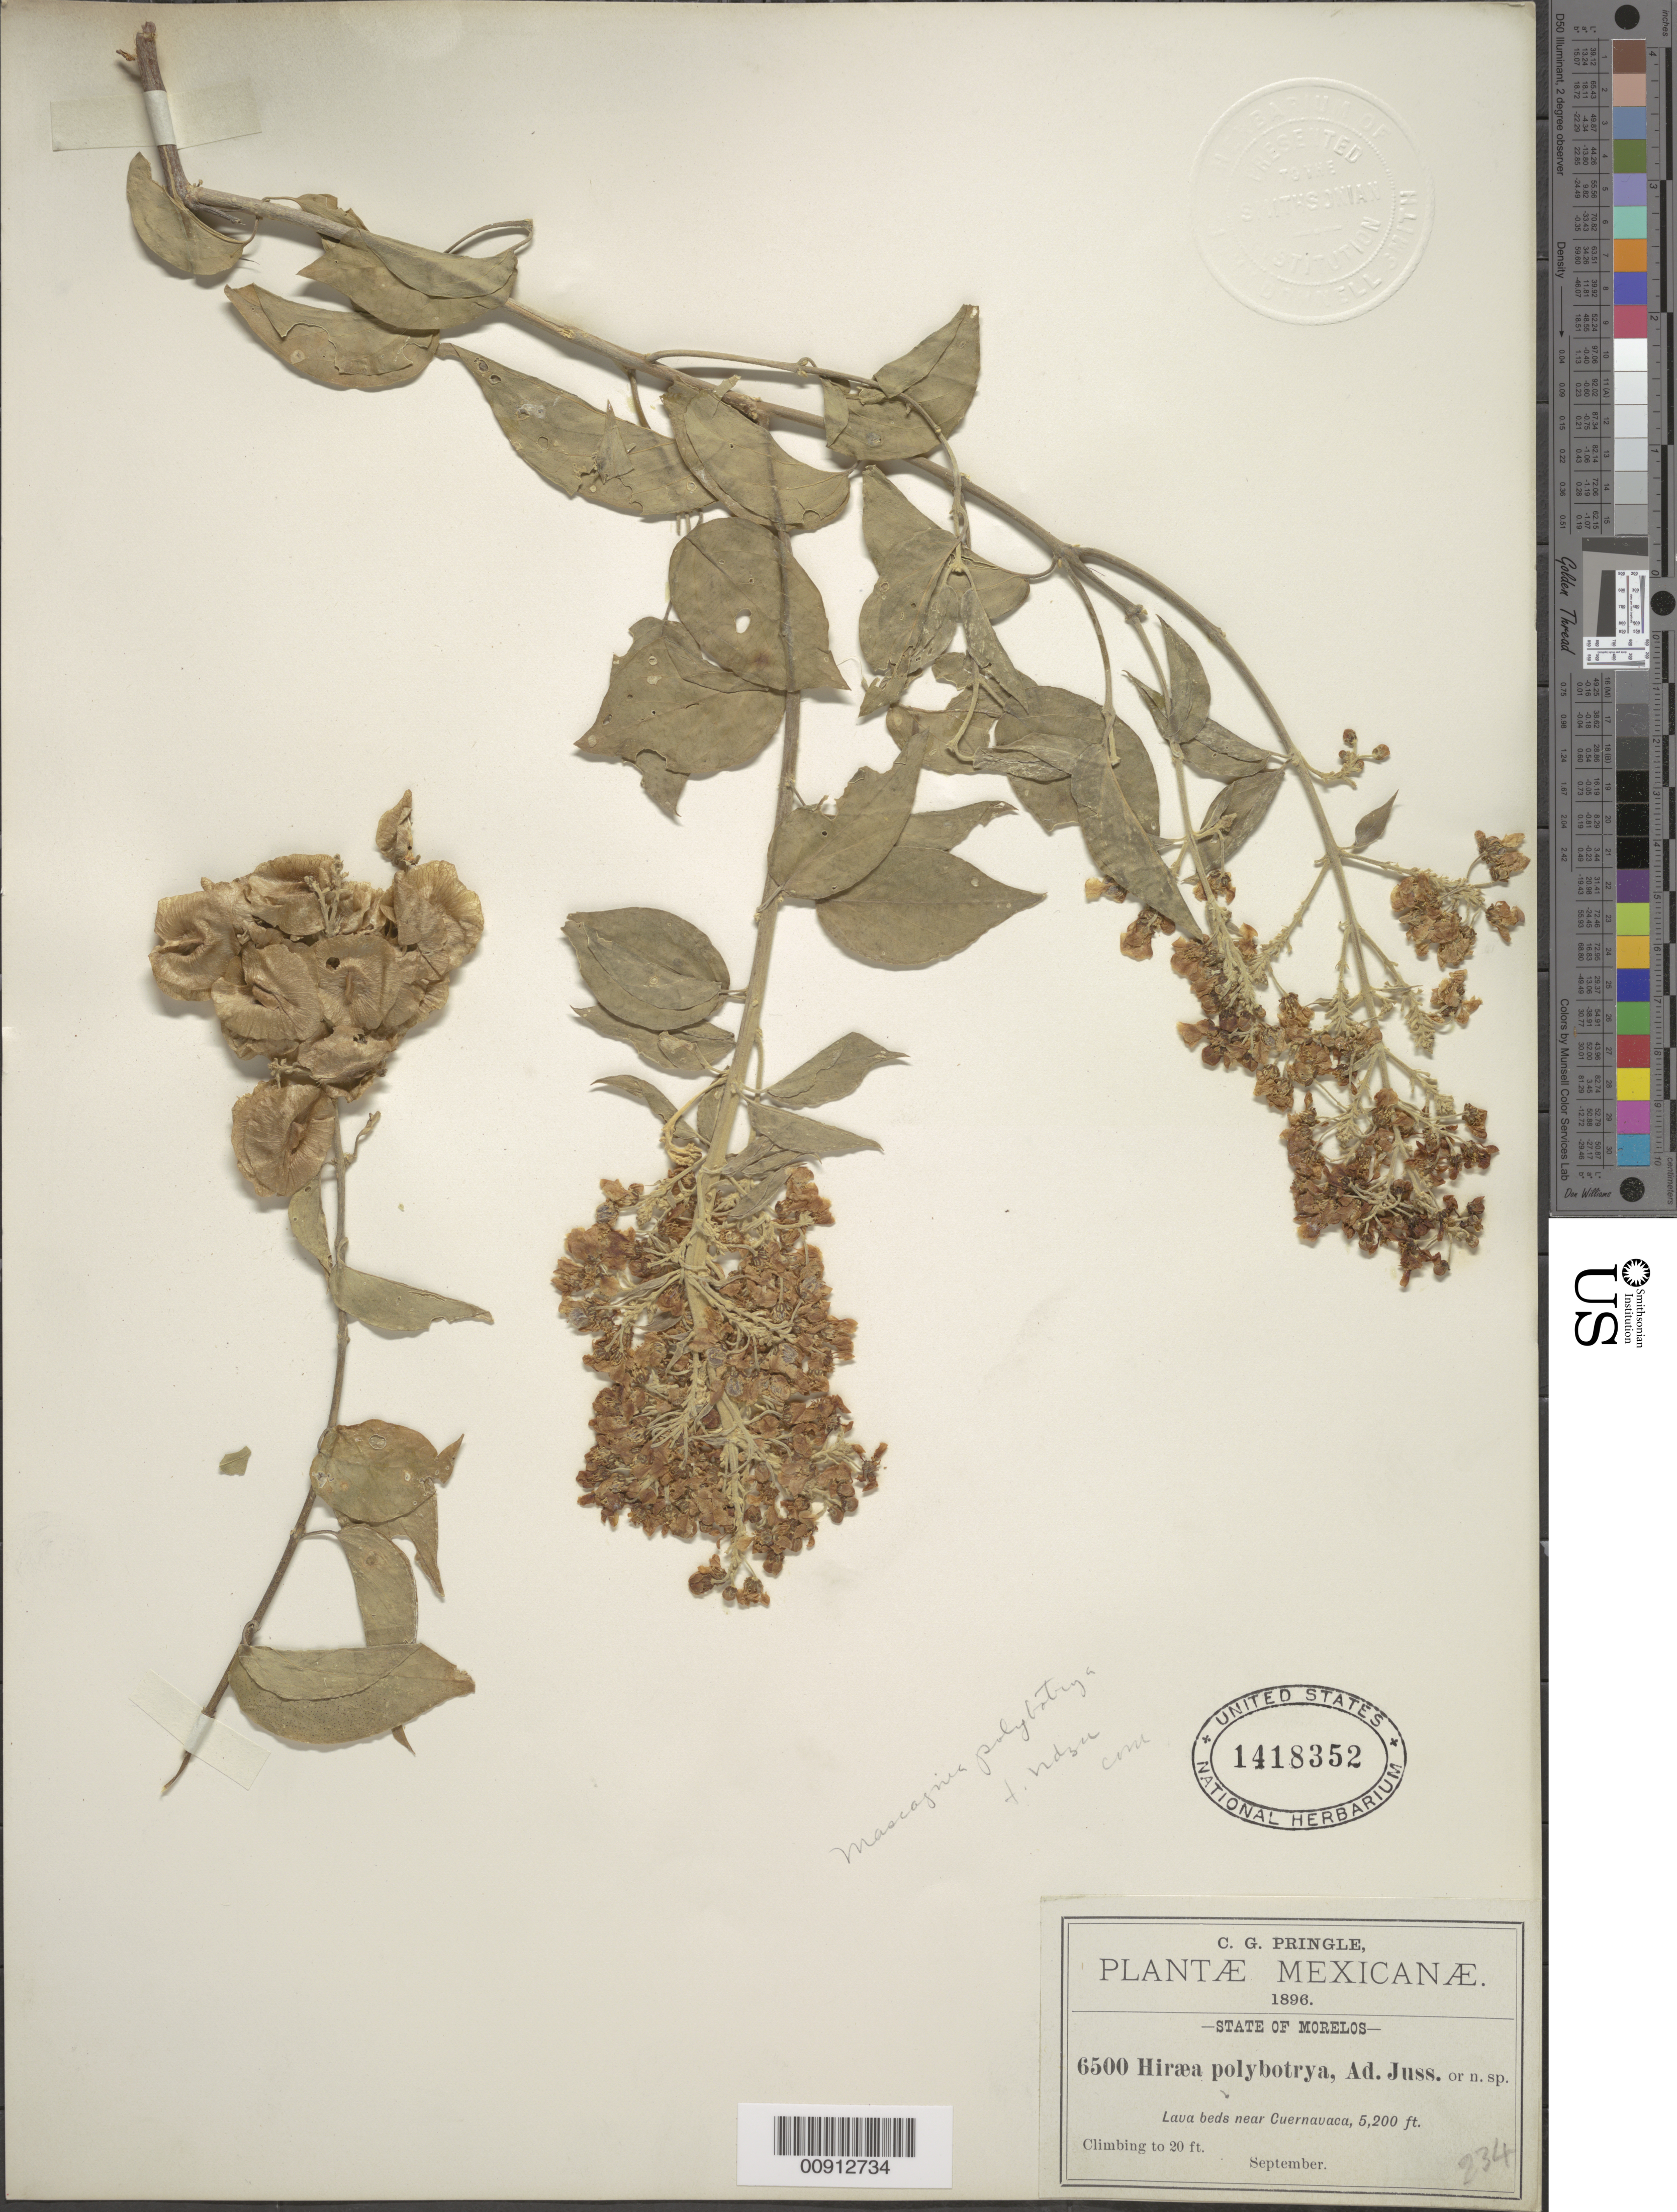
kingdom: Plantae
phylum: Tracheophyta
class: Magnoliopsida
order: Malpighiales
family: Malpighiaceae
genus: Mascagnia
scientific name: Mascagnia polybotrya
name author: (A. Juss.) Nied.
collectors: C. G. Pringle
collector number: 6500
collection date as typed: Sep 1896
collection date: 1896-09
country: Mexico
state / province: Morelos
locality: Near Cuernavaca, State of Morelos.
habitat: Lava beds.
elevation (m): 1585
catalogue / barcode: US 1418352